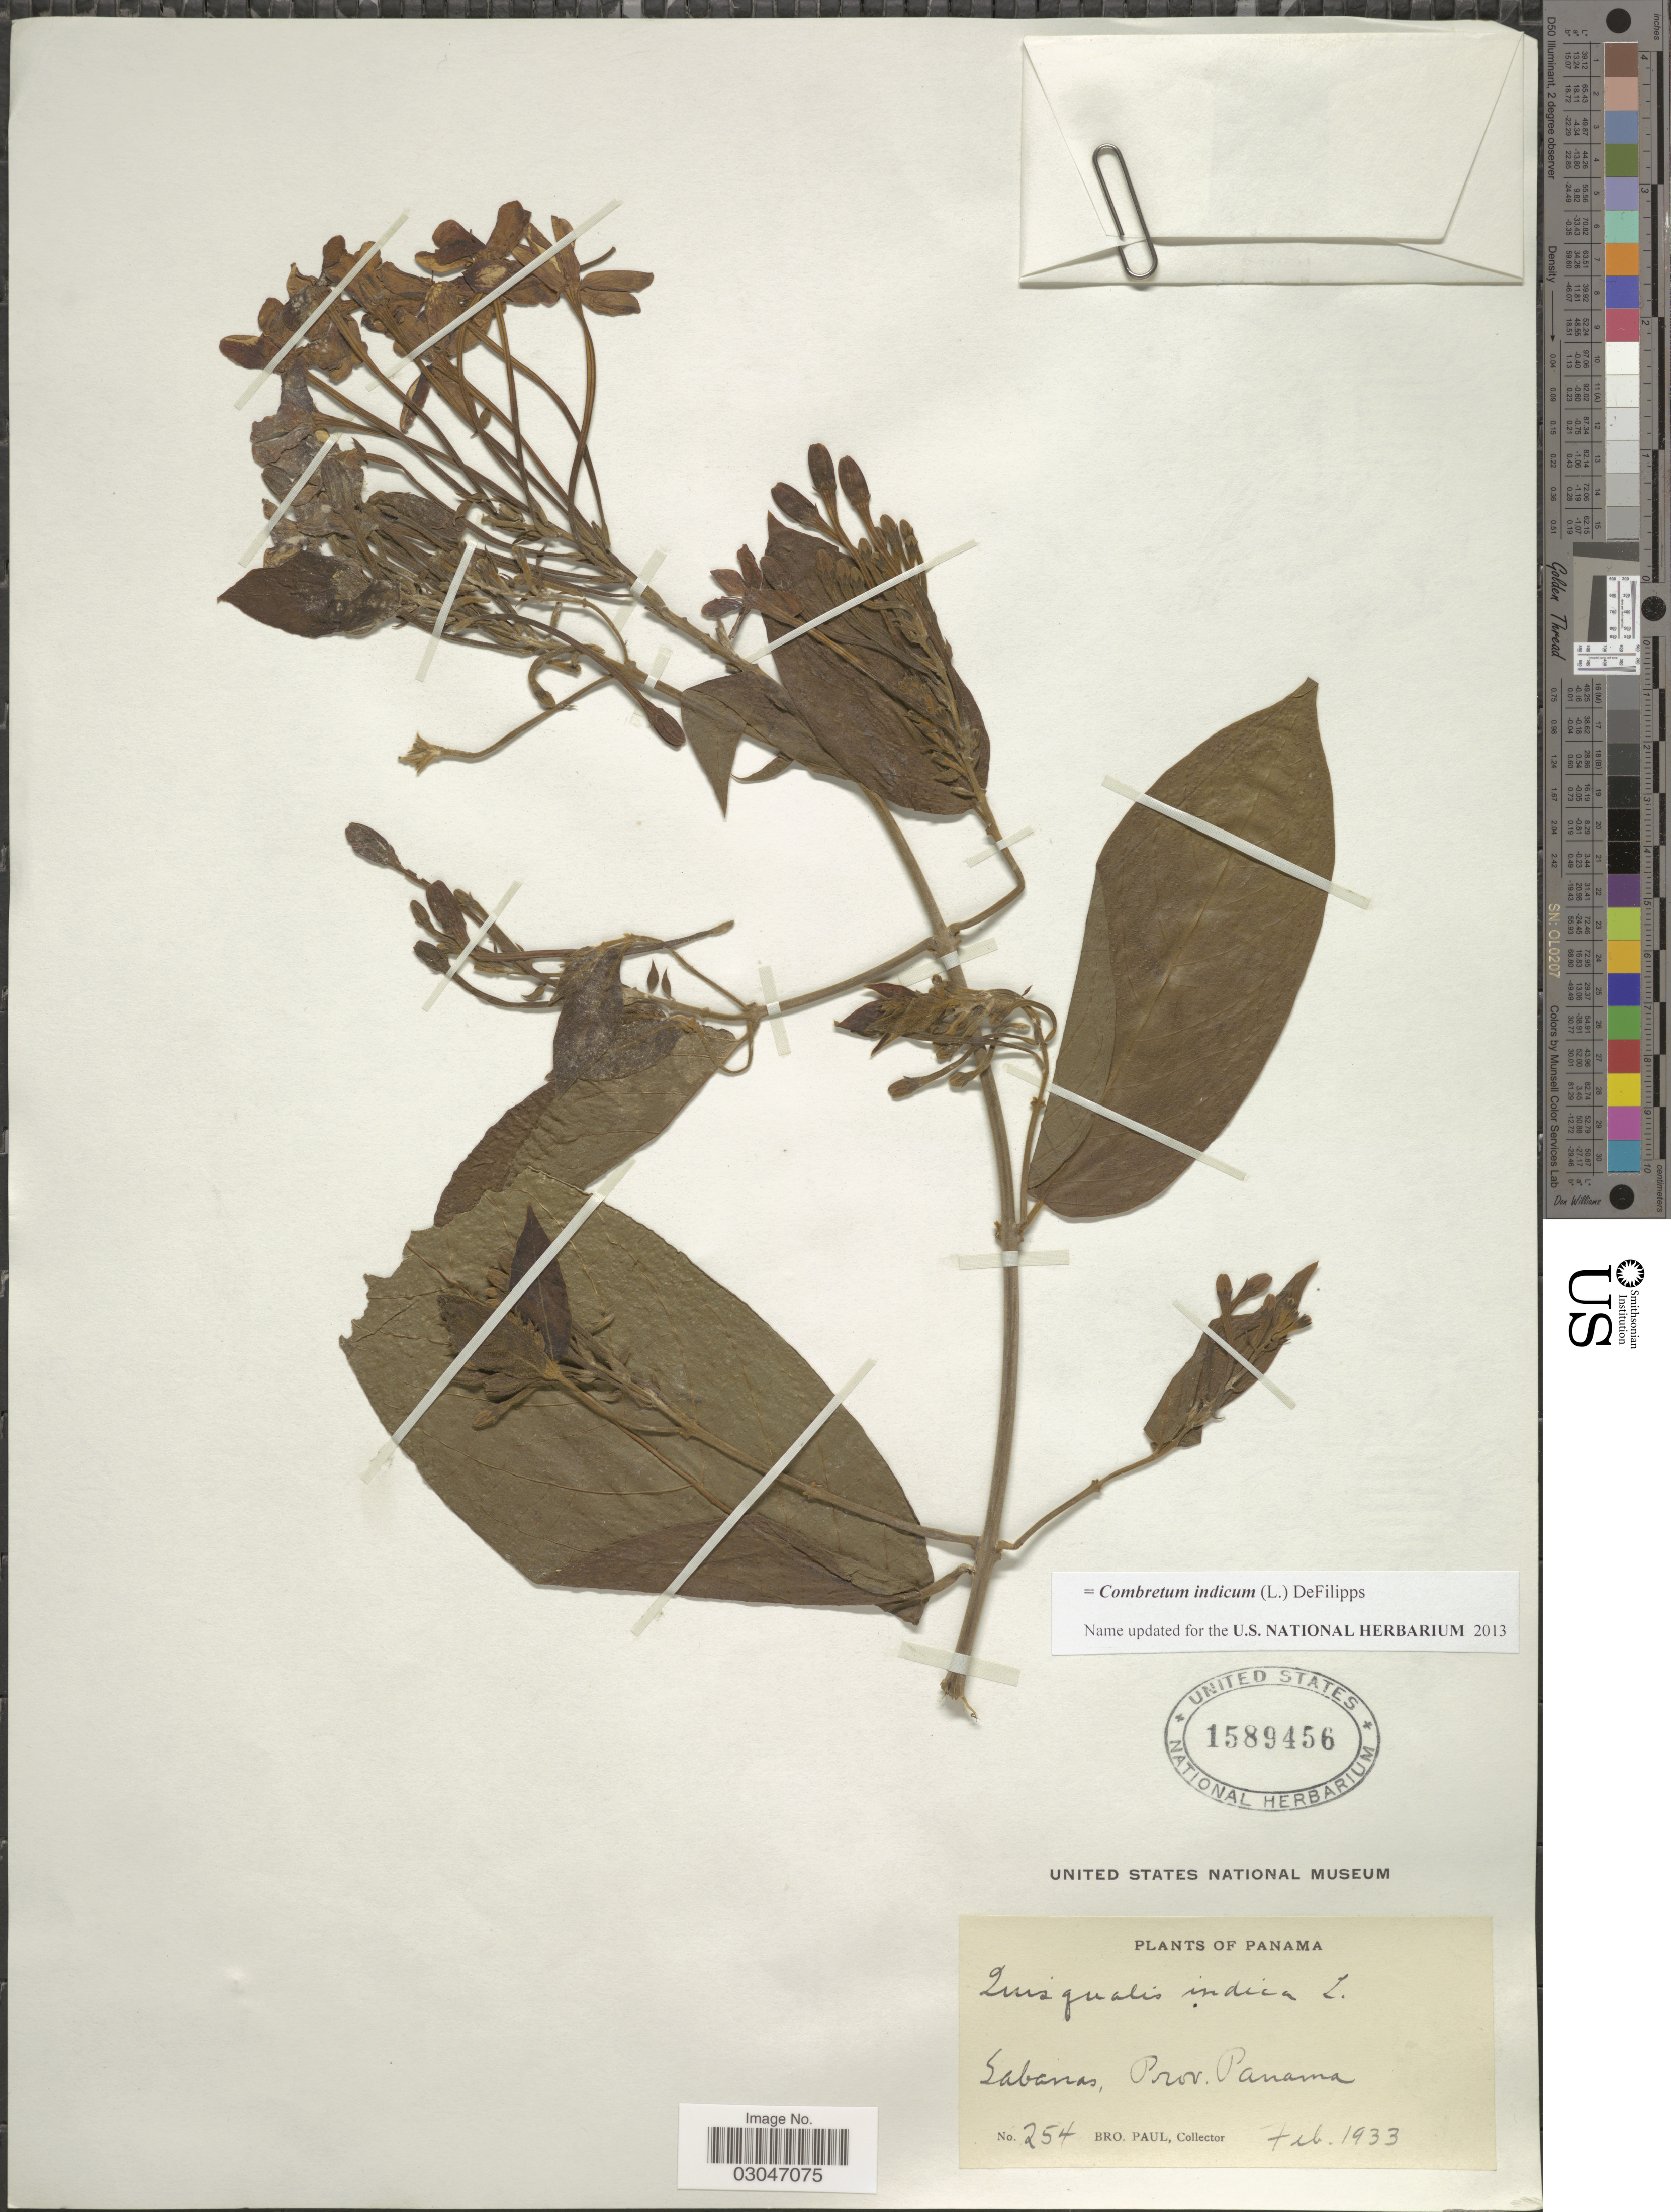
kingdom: Plantae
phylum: Tracheophyta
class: Magnoliopsida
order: Myrtales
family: Combretaceae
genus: Combretum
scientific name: Combretum indicum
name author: (L.) DeFilipps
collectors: B. Paul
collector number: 254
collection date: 1933-02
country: Panama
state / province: Panamá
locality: Sabanas, prov. Panama.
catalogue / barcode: US 1589456